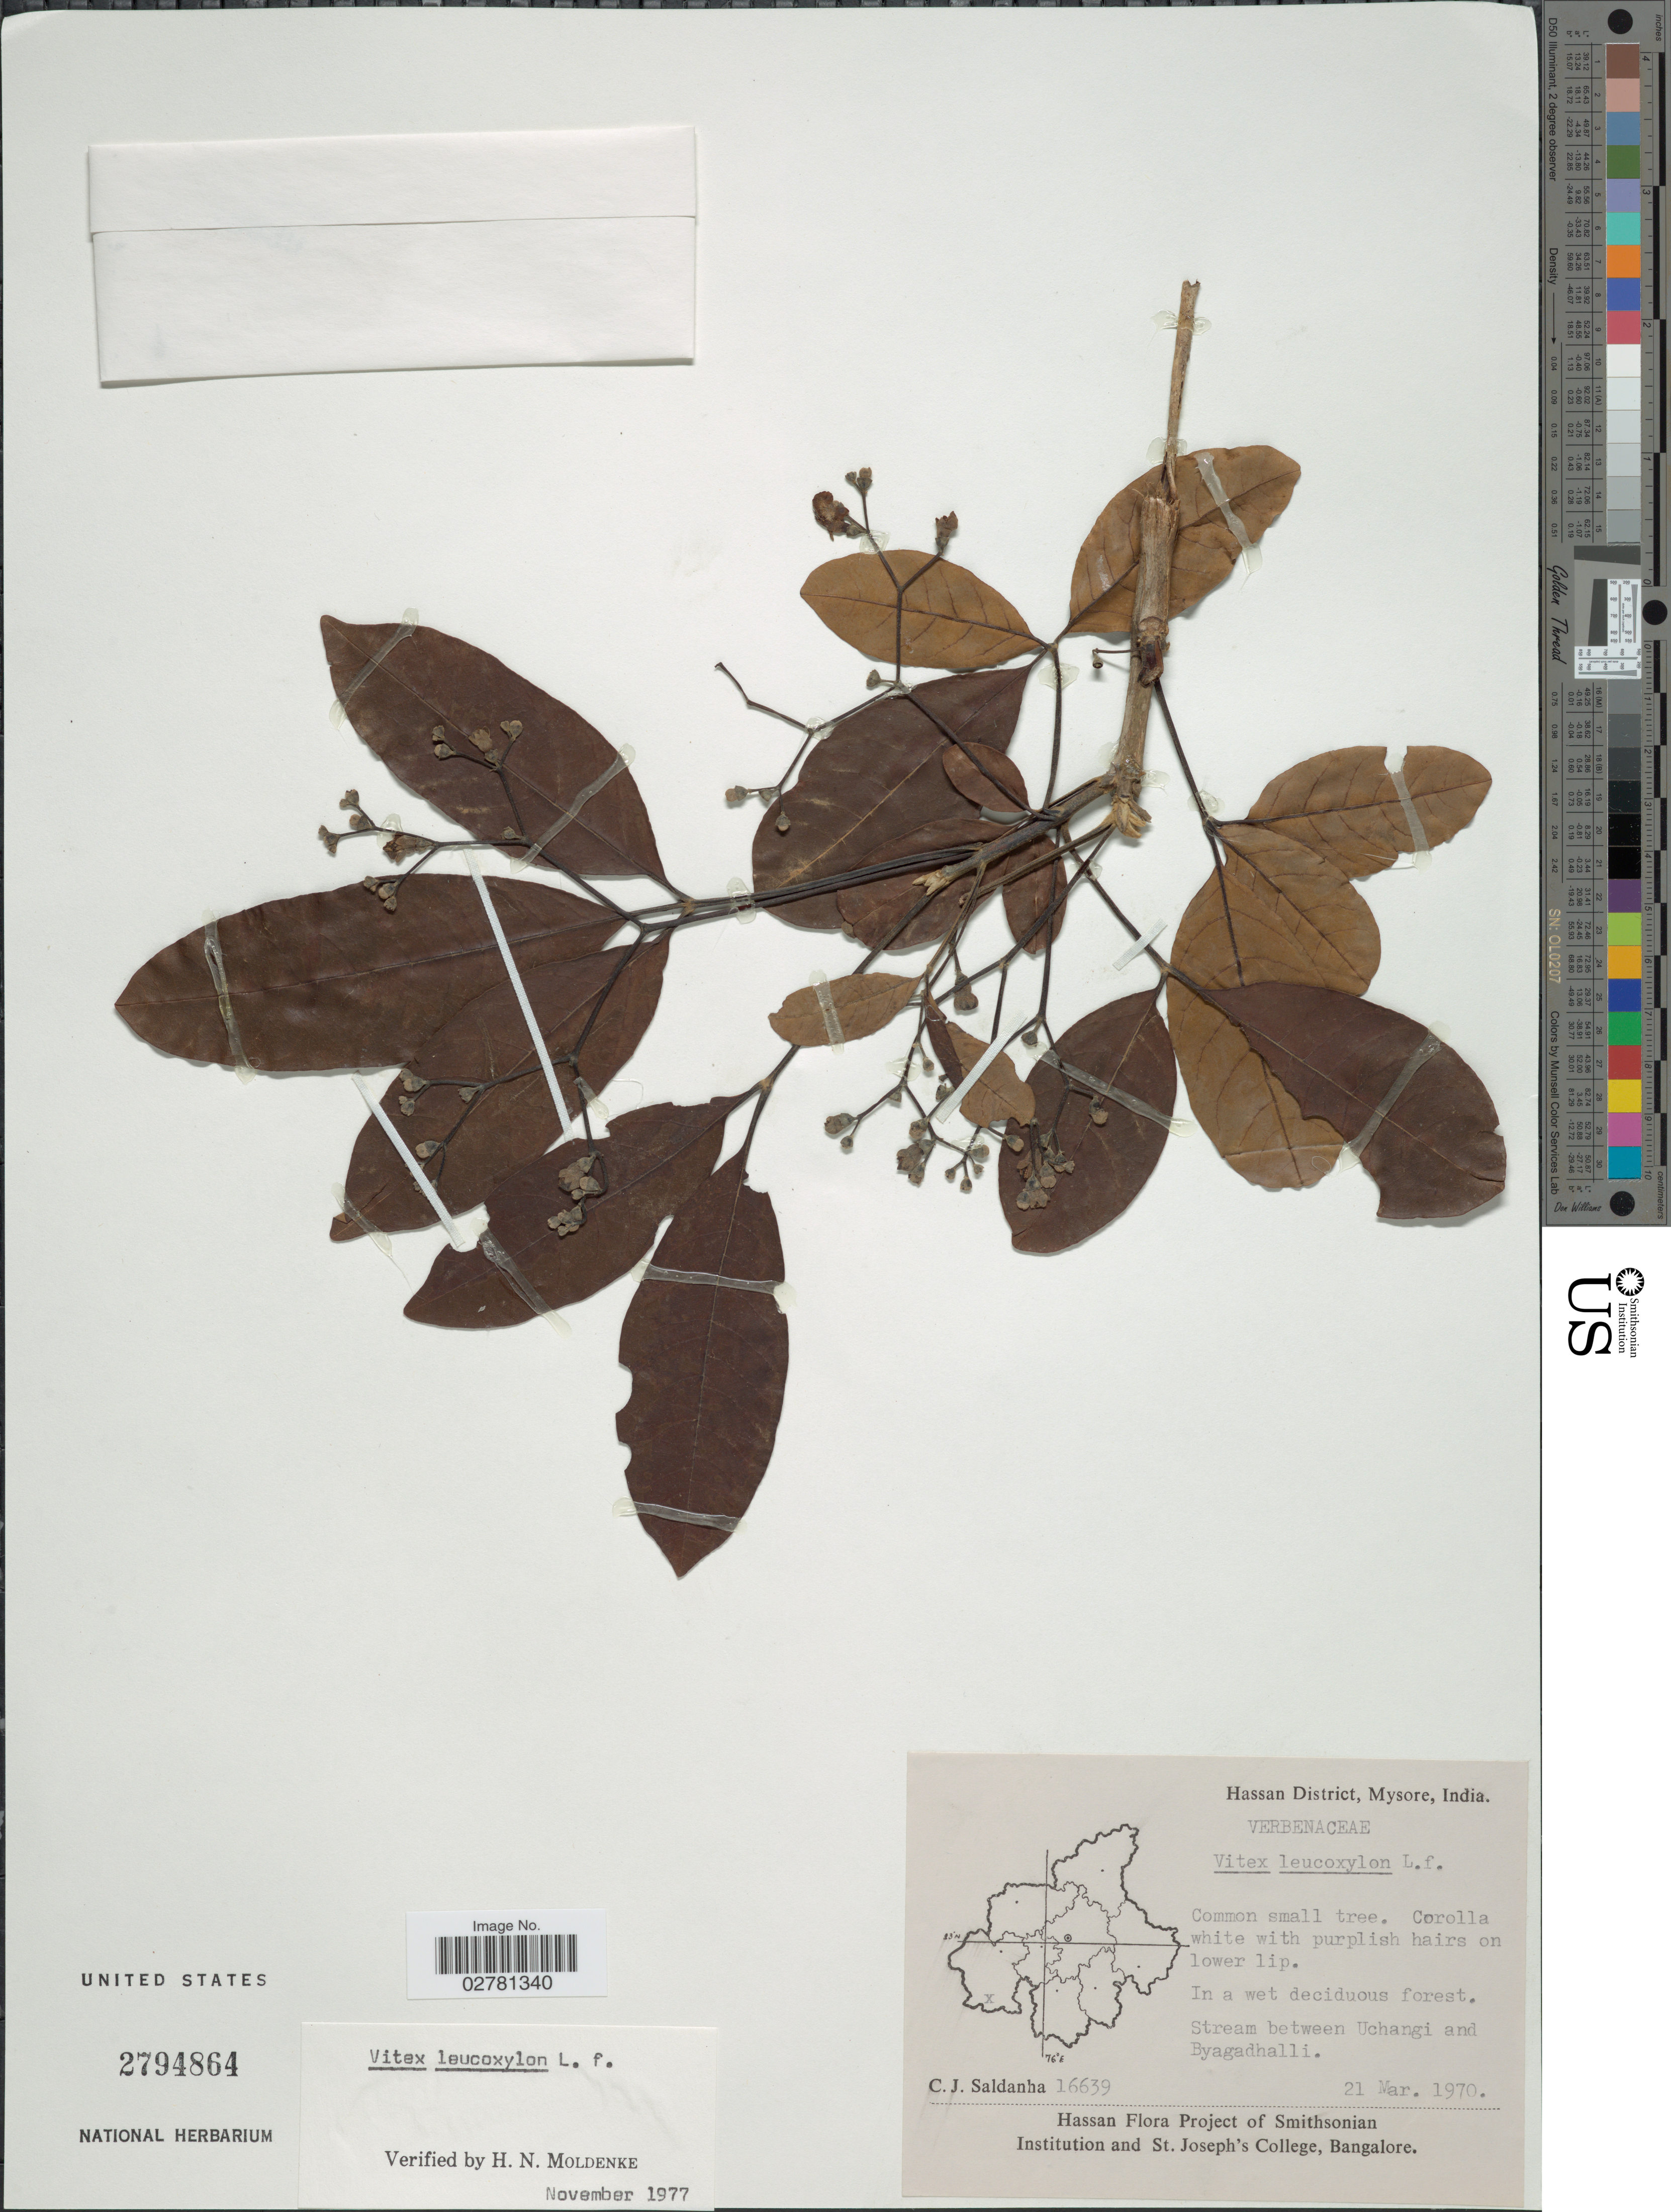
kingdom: Plantae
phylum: Tracheophyta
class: Magnoliopsida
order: Lamiales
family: Lamiaceae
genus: Vitex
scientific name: Vitex leucoxylon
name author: L. f.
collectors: C. J. Saldanha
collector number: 16639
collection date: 1970-03-21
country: India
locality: Hassan District, Mysore. Stream between Uchangi and Byagadhalli.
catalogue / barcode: US 2794864